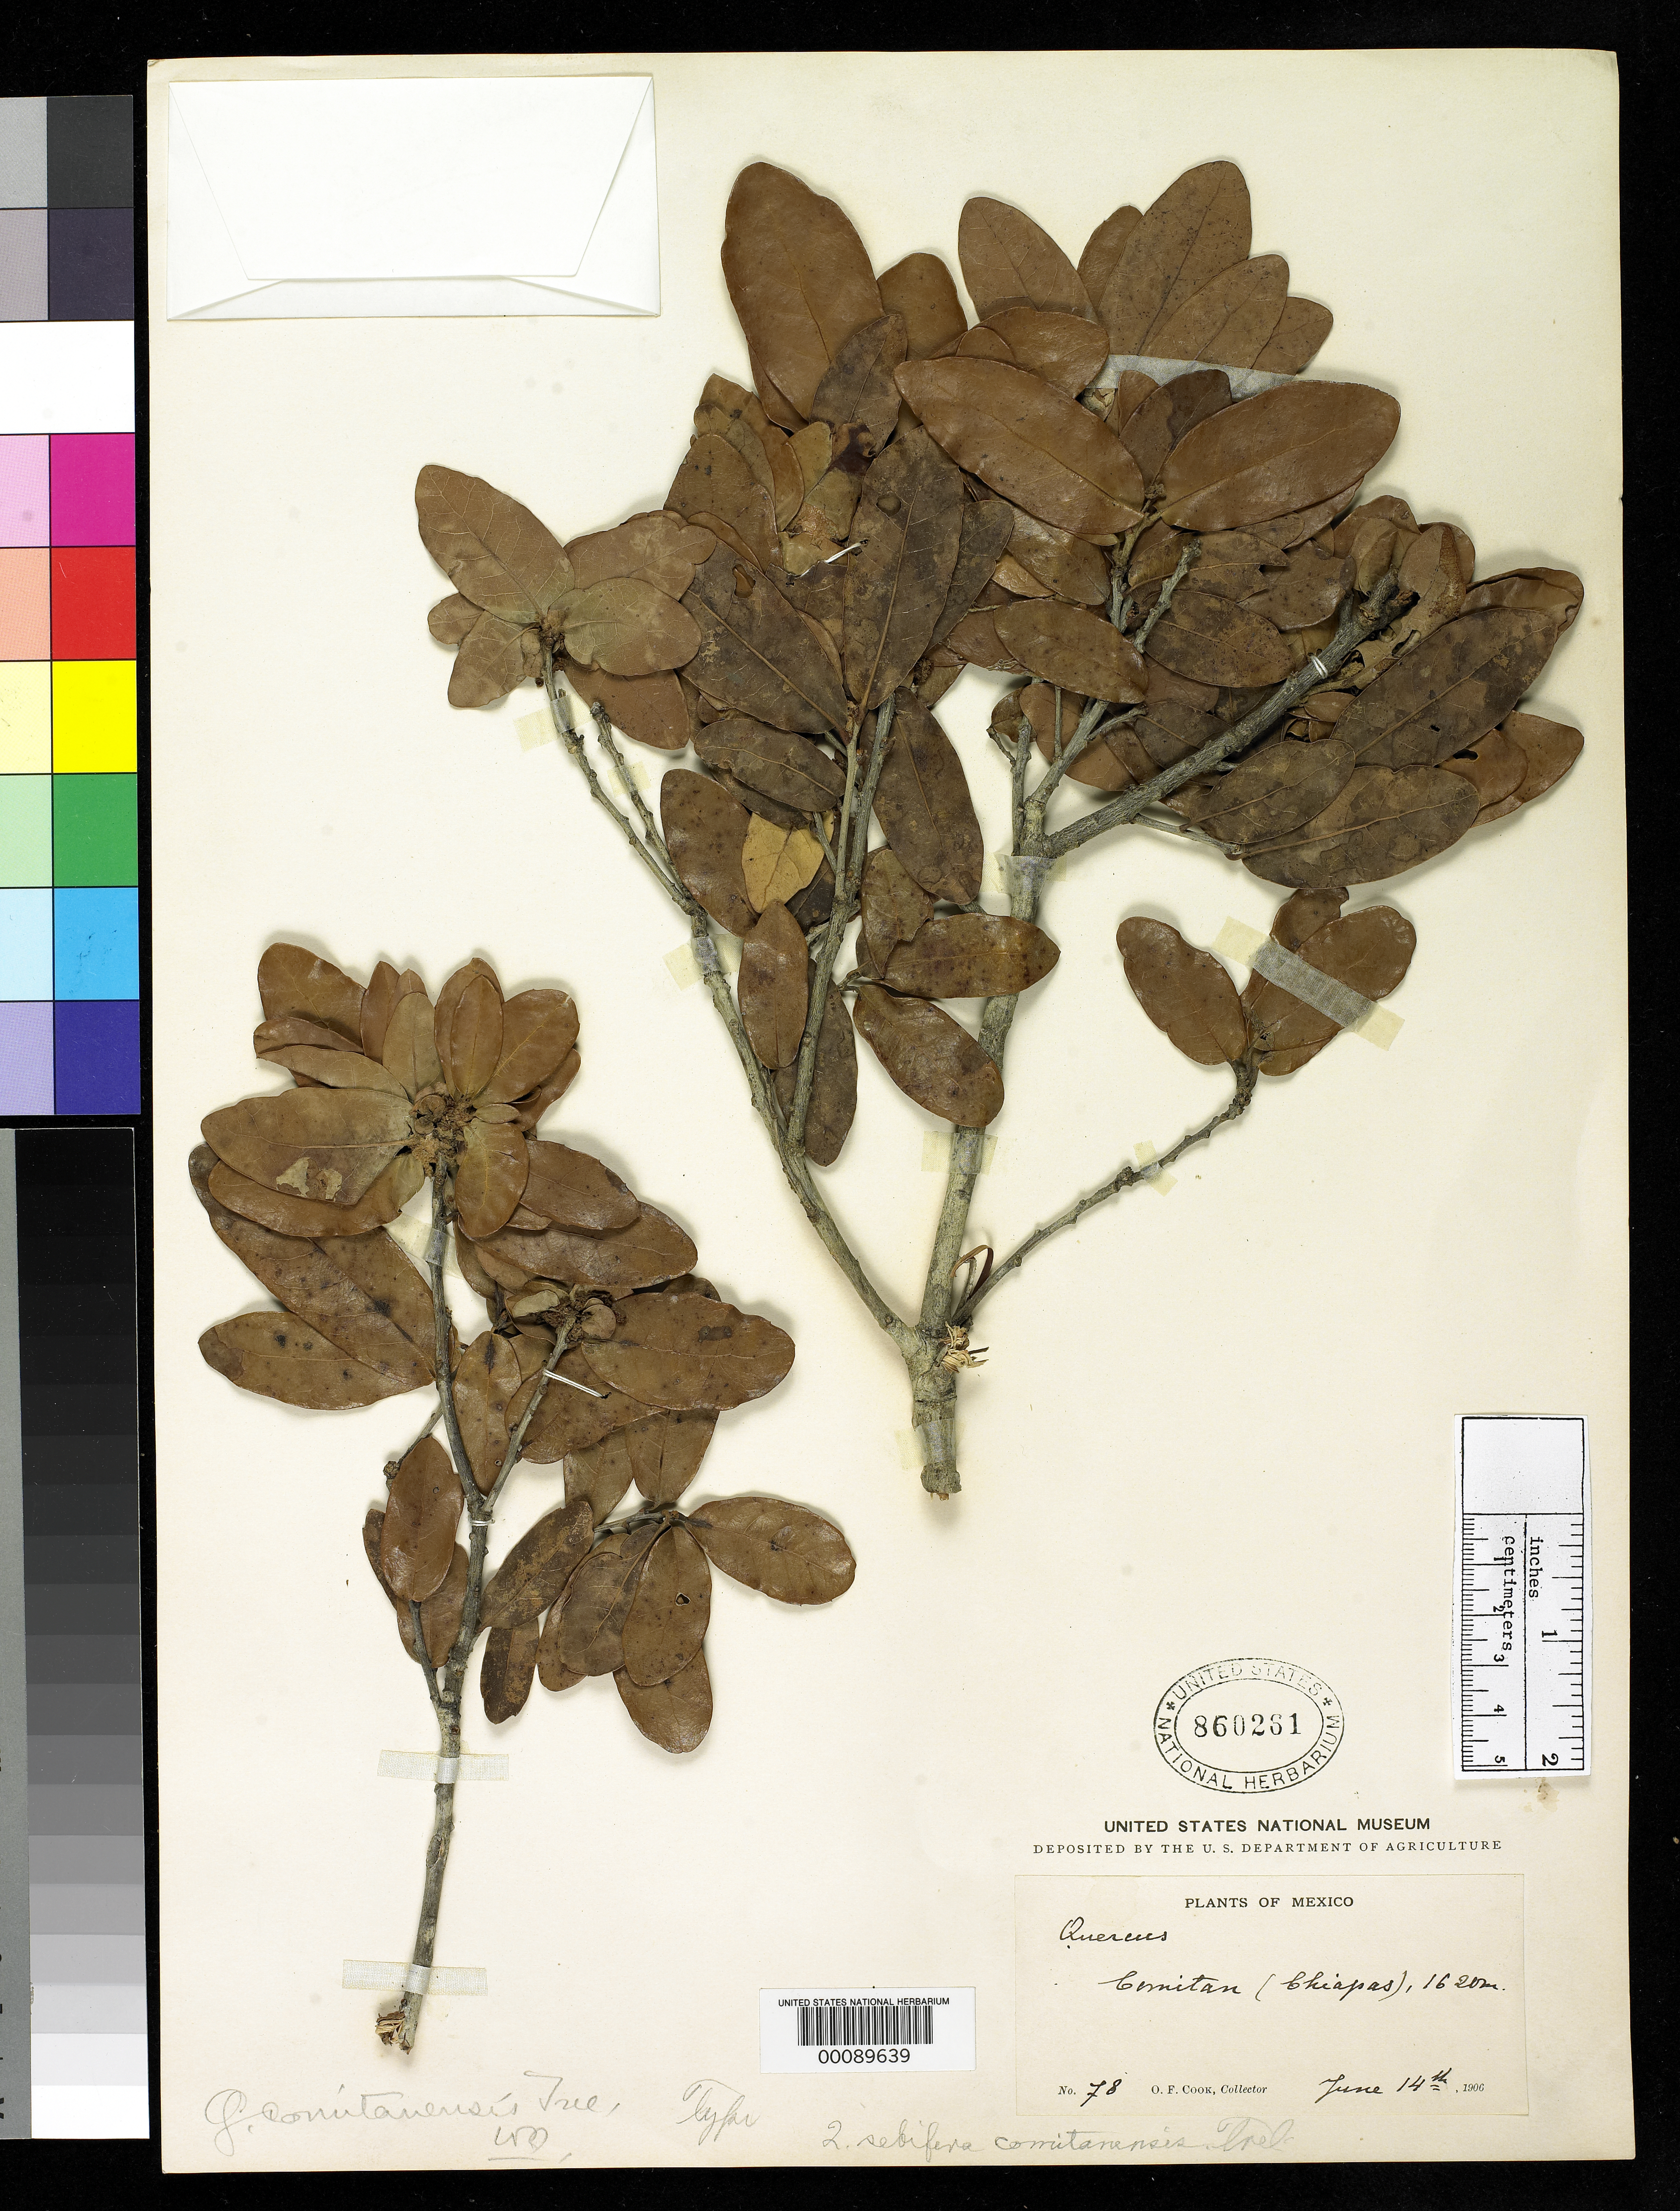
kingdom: Plantae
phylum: Tracheophyta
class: Magnoliopsida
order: Fagales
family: Fagaceae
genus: Quercus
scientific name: Quercus sebifera f. comitanensis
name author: Trel.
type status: Isotype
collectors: O. F. Cook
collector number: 78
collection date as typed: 14 Jun 1906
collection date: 1906-06-14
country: Mexico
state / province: Chiapas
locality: Comitan.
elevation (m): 1620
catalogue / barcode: US 860261